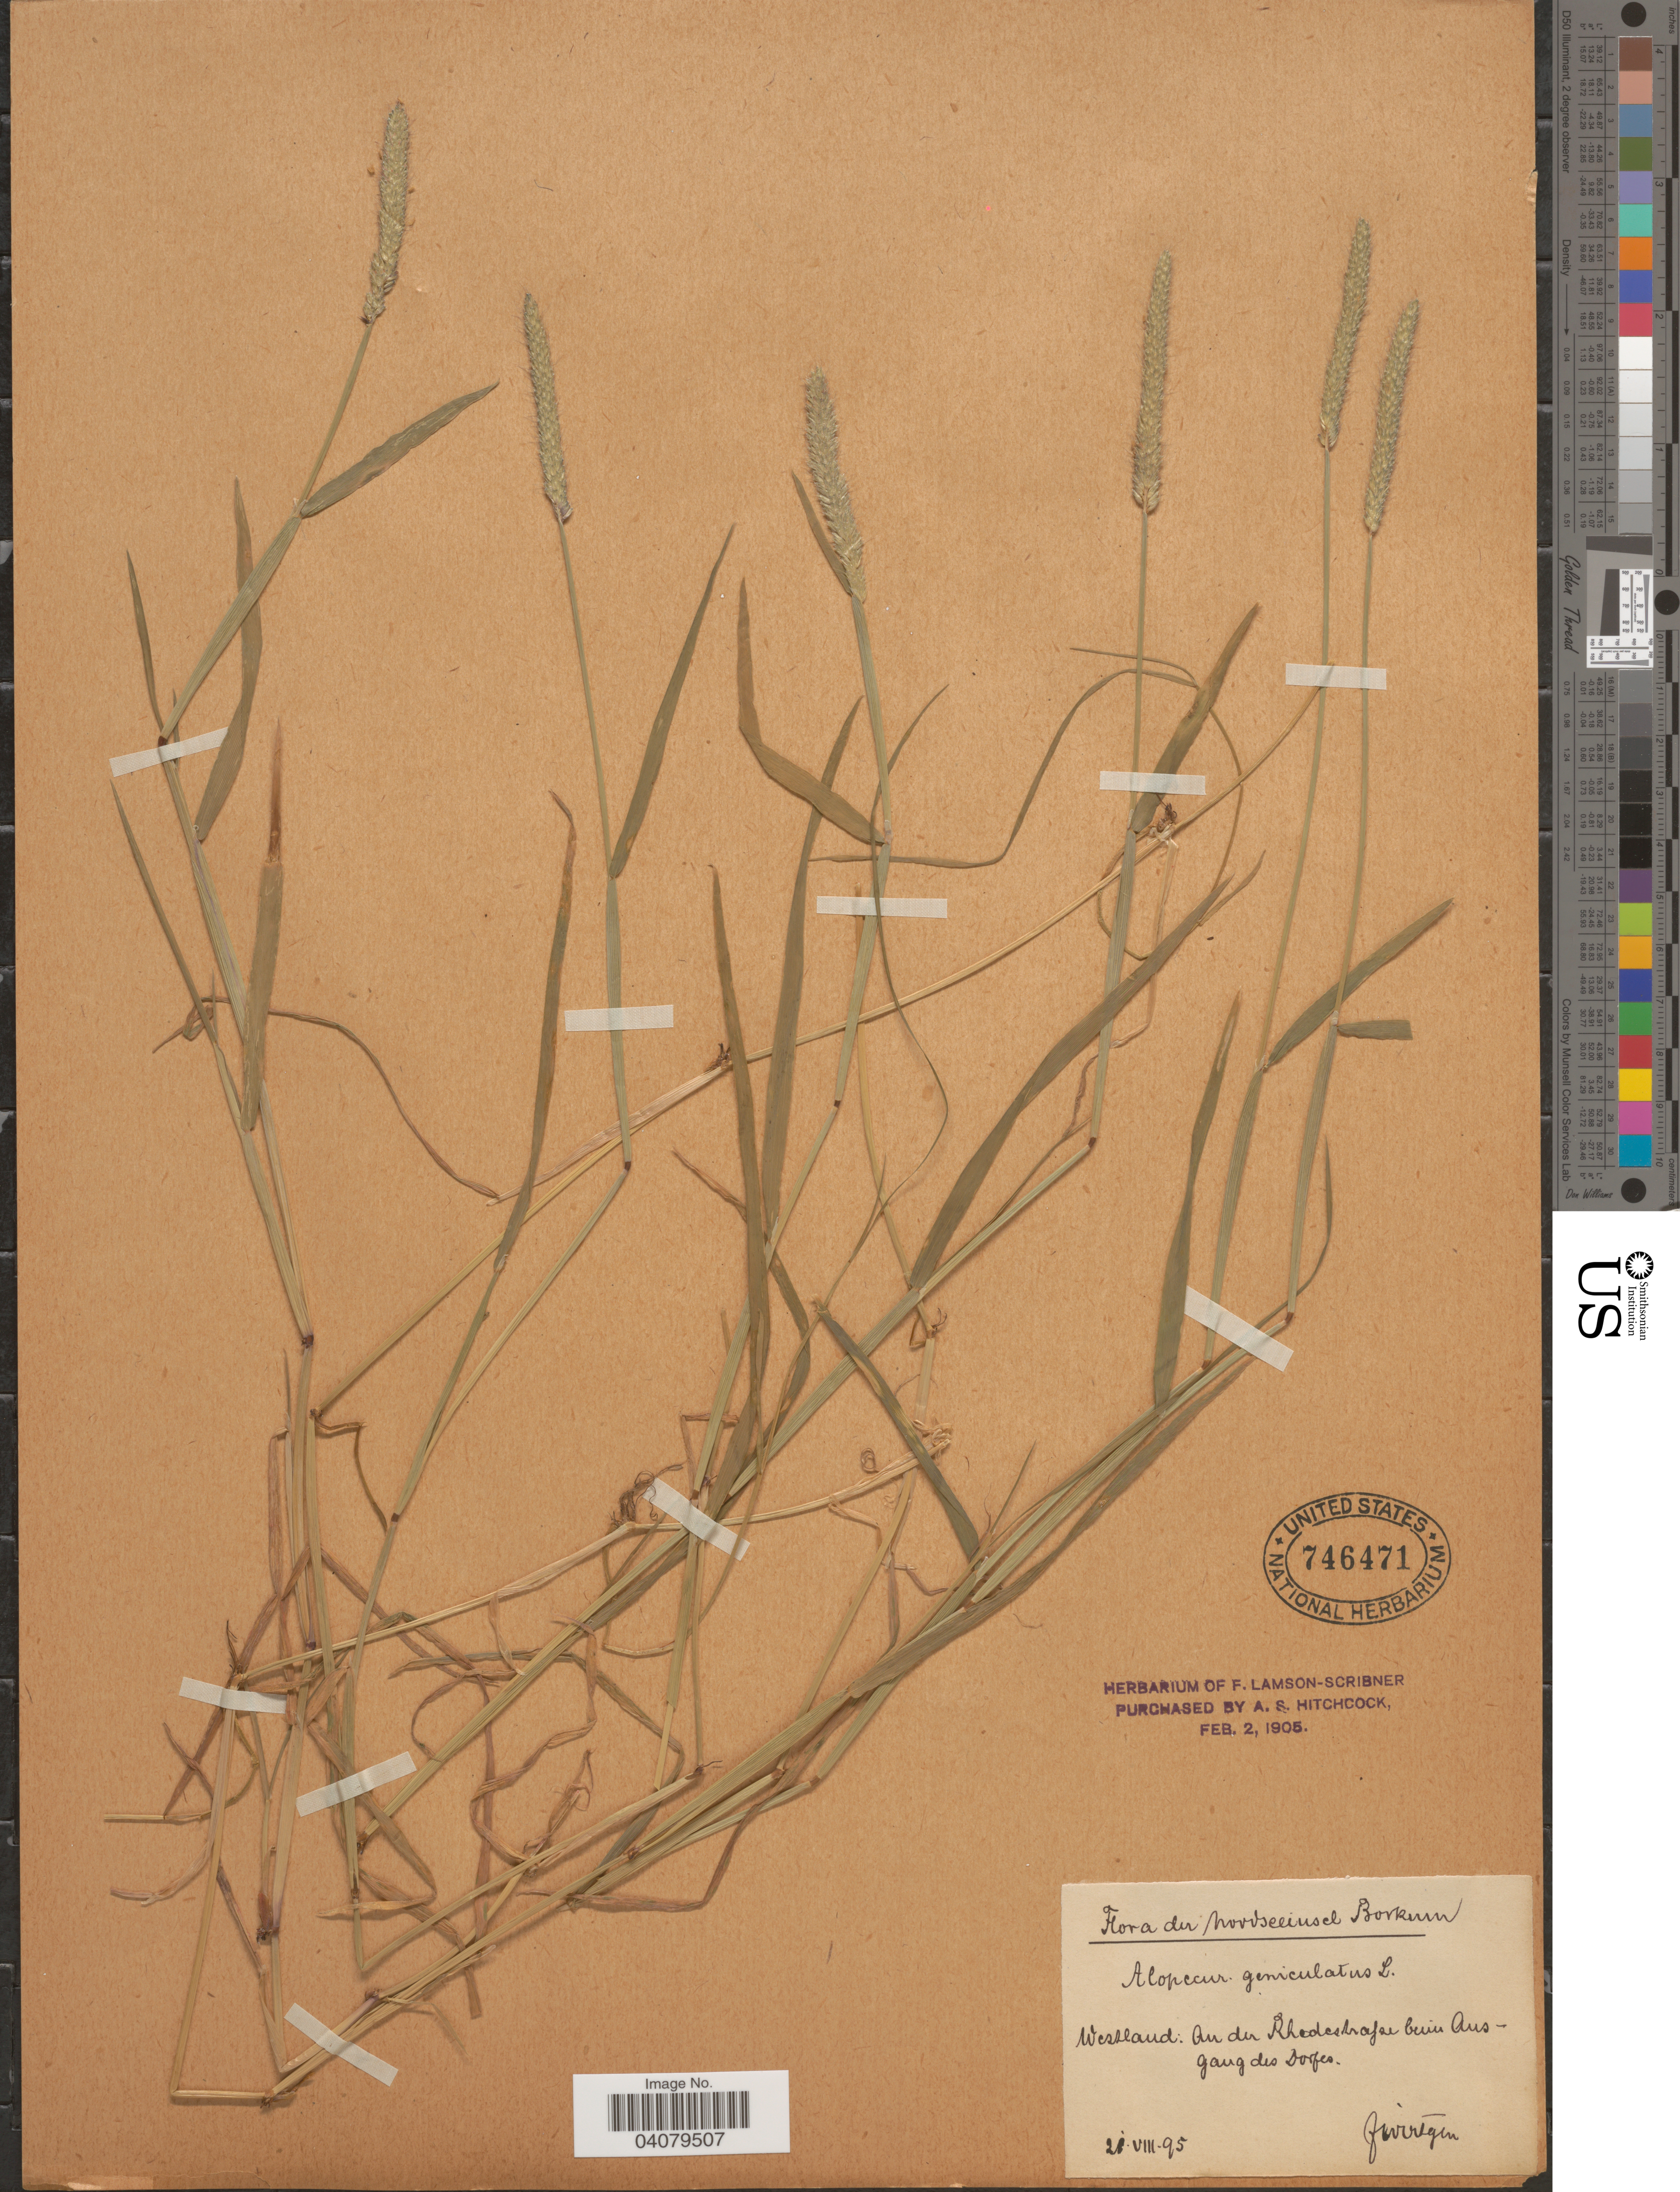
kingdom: Plantae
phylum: Tracheophyta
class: Liliopsida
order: Poales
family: Poaceae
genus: Alopecurus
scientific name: Alopecurus geniculatus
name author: L.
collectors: F. Wirtgen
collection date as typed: Transcribed d/m/y: 28/8/95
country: Germany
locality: Nordseinsel Borkum. Westland: Au der Rhodestrasse beim Ausgang des Dorfes.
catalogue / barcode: US 746471